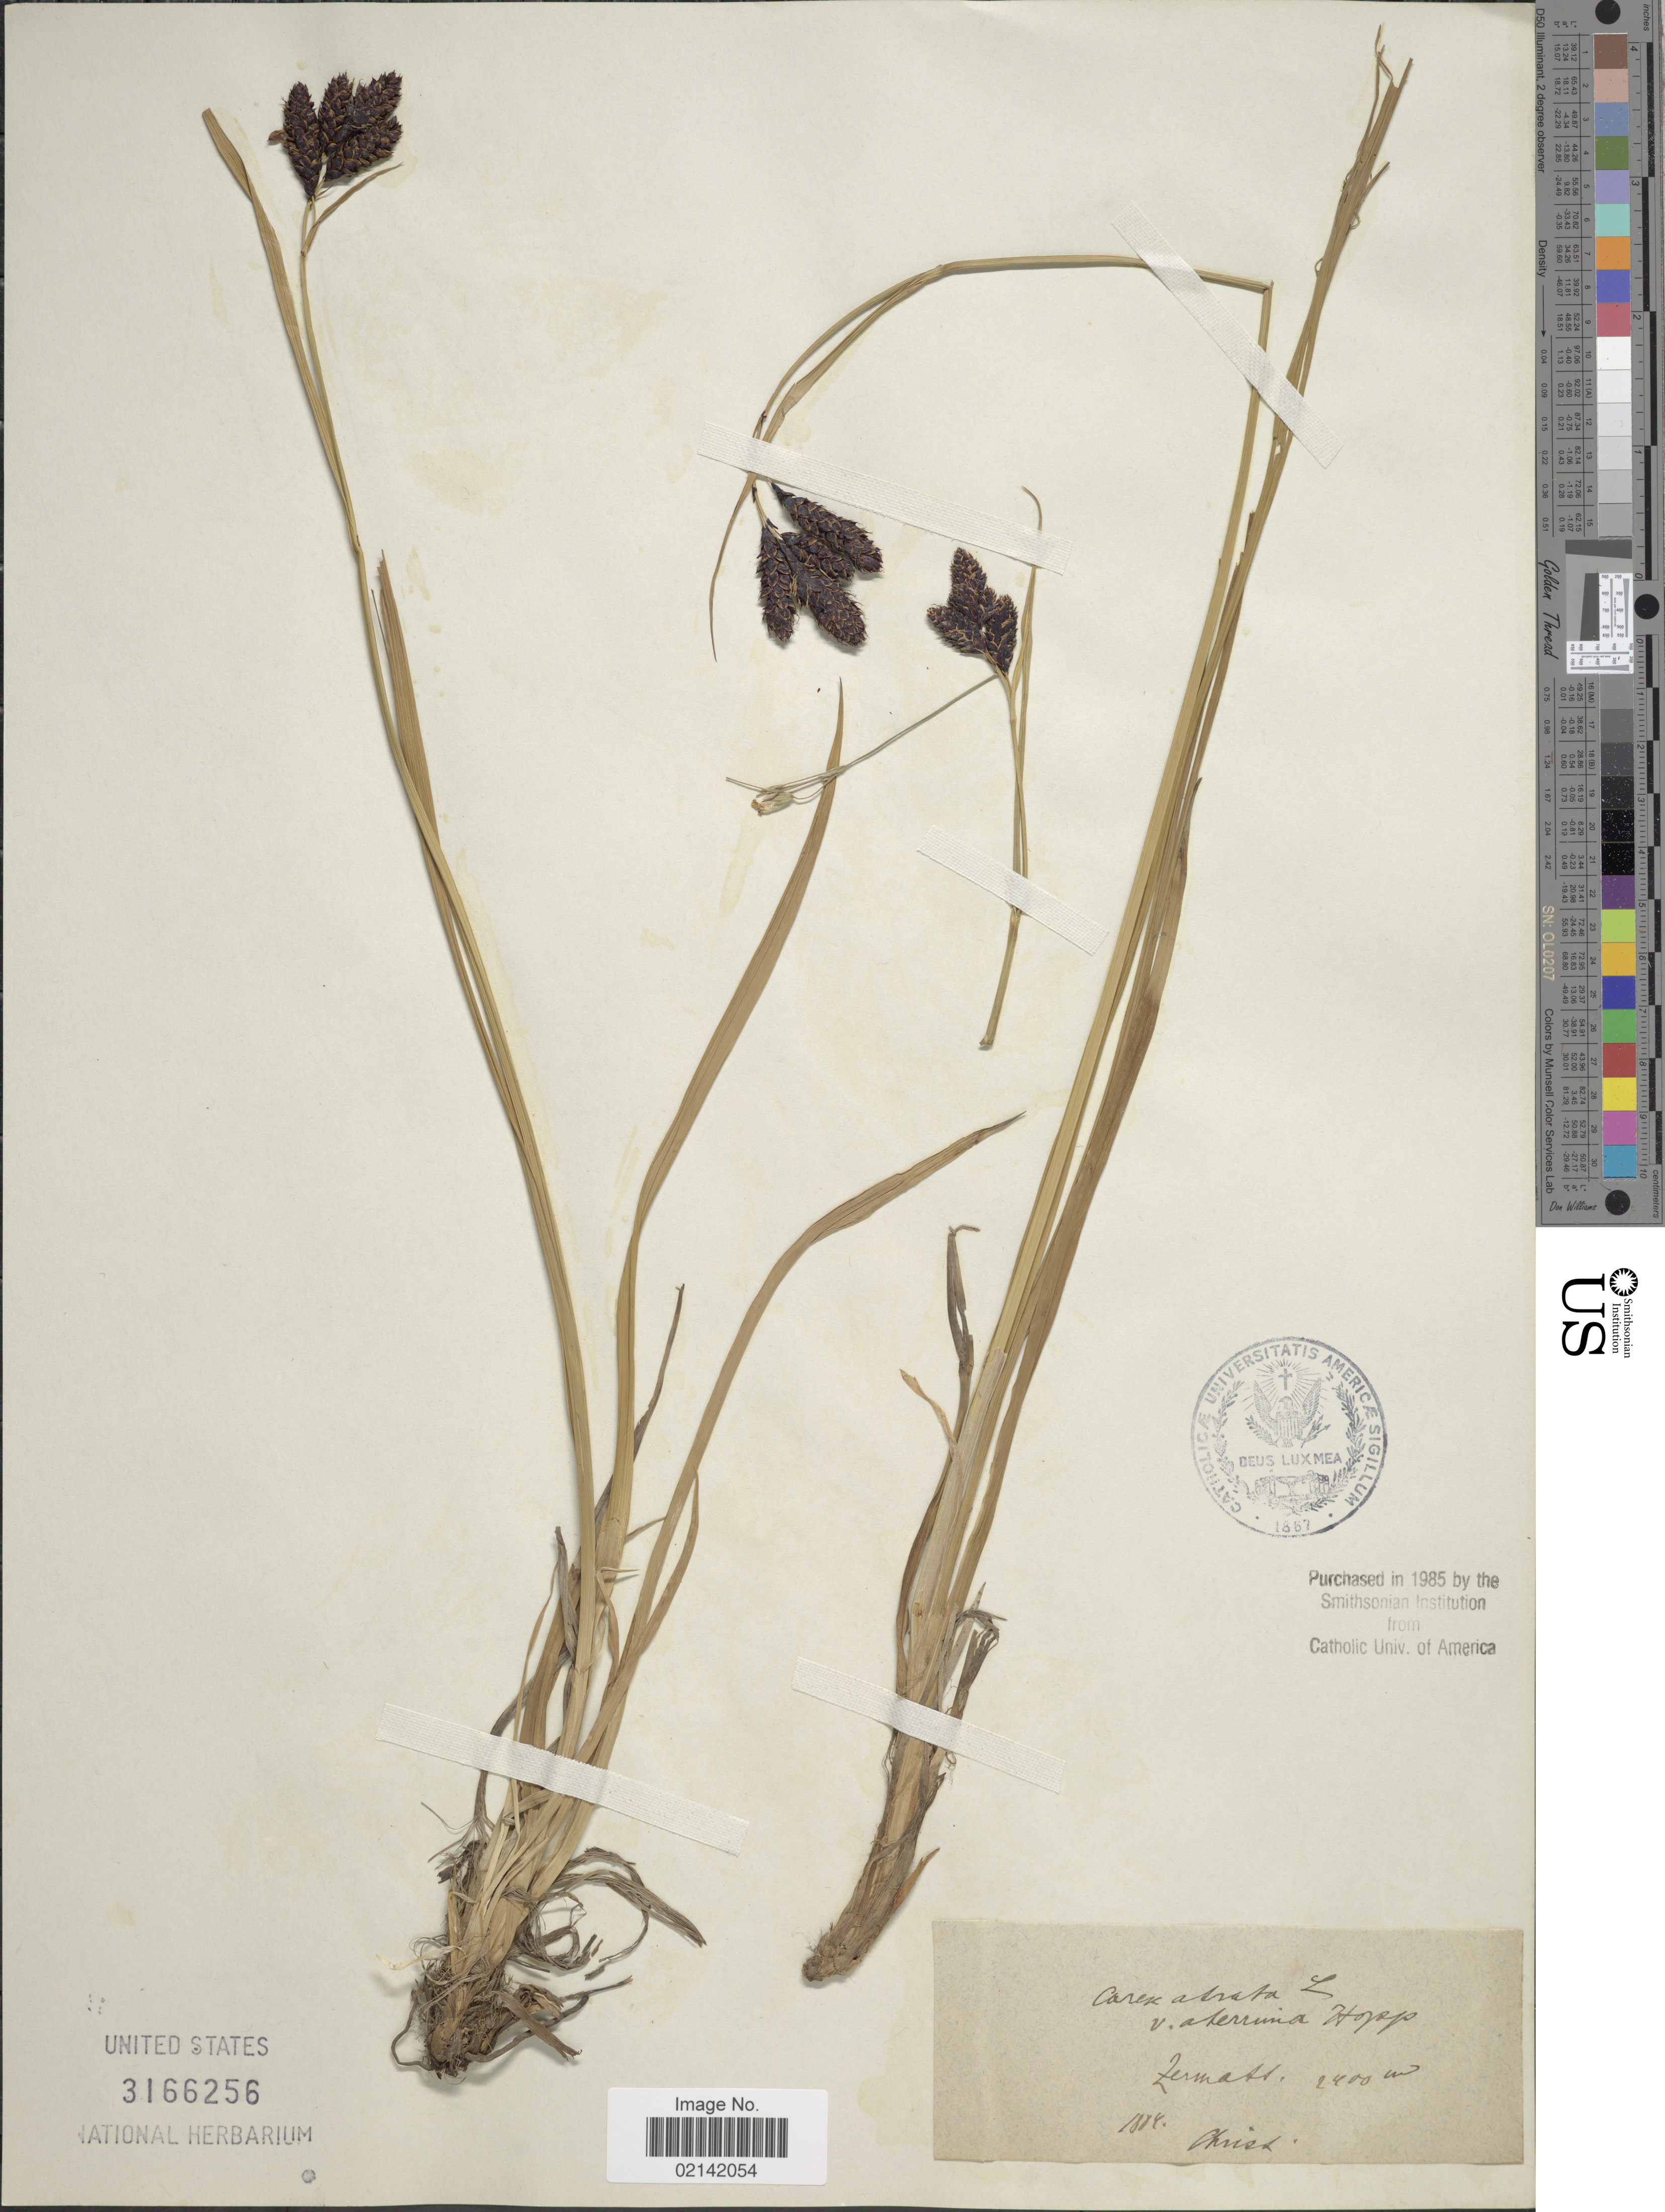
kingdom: Plantae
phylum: Tracheophyta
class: Liliopsida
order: Poales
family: Cyperaceae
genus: Carex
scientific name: Carex atrata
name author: L.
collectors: Christ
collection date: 1884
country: Switzerland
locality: Zermatt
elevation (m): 2400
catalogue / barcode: US 3166256